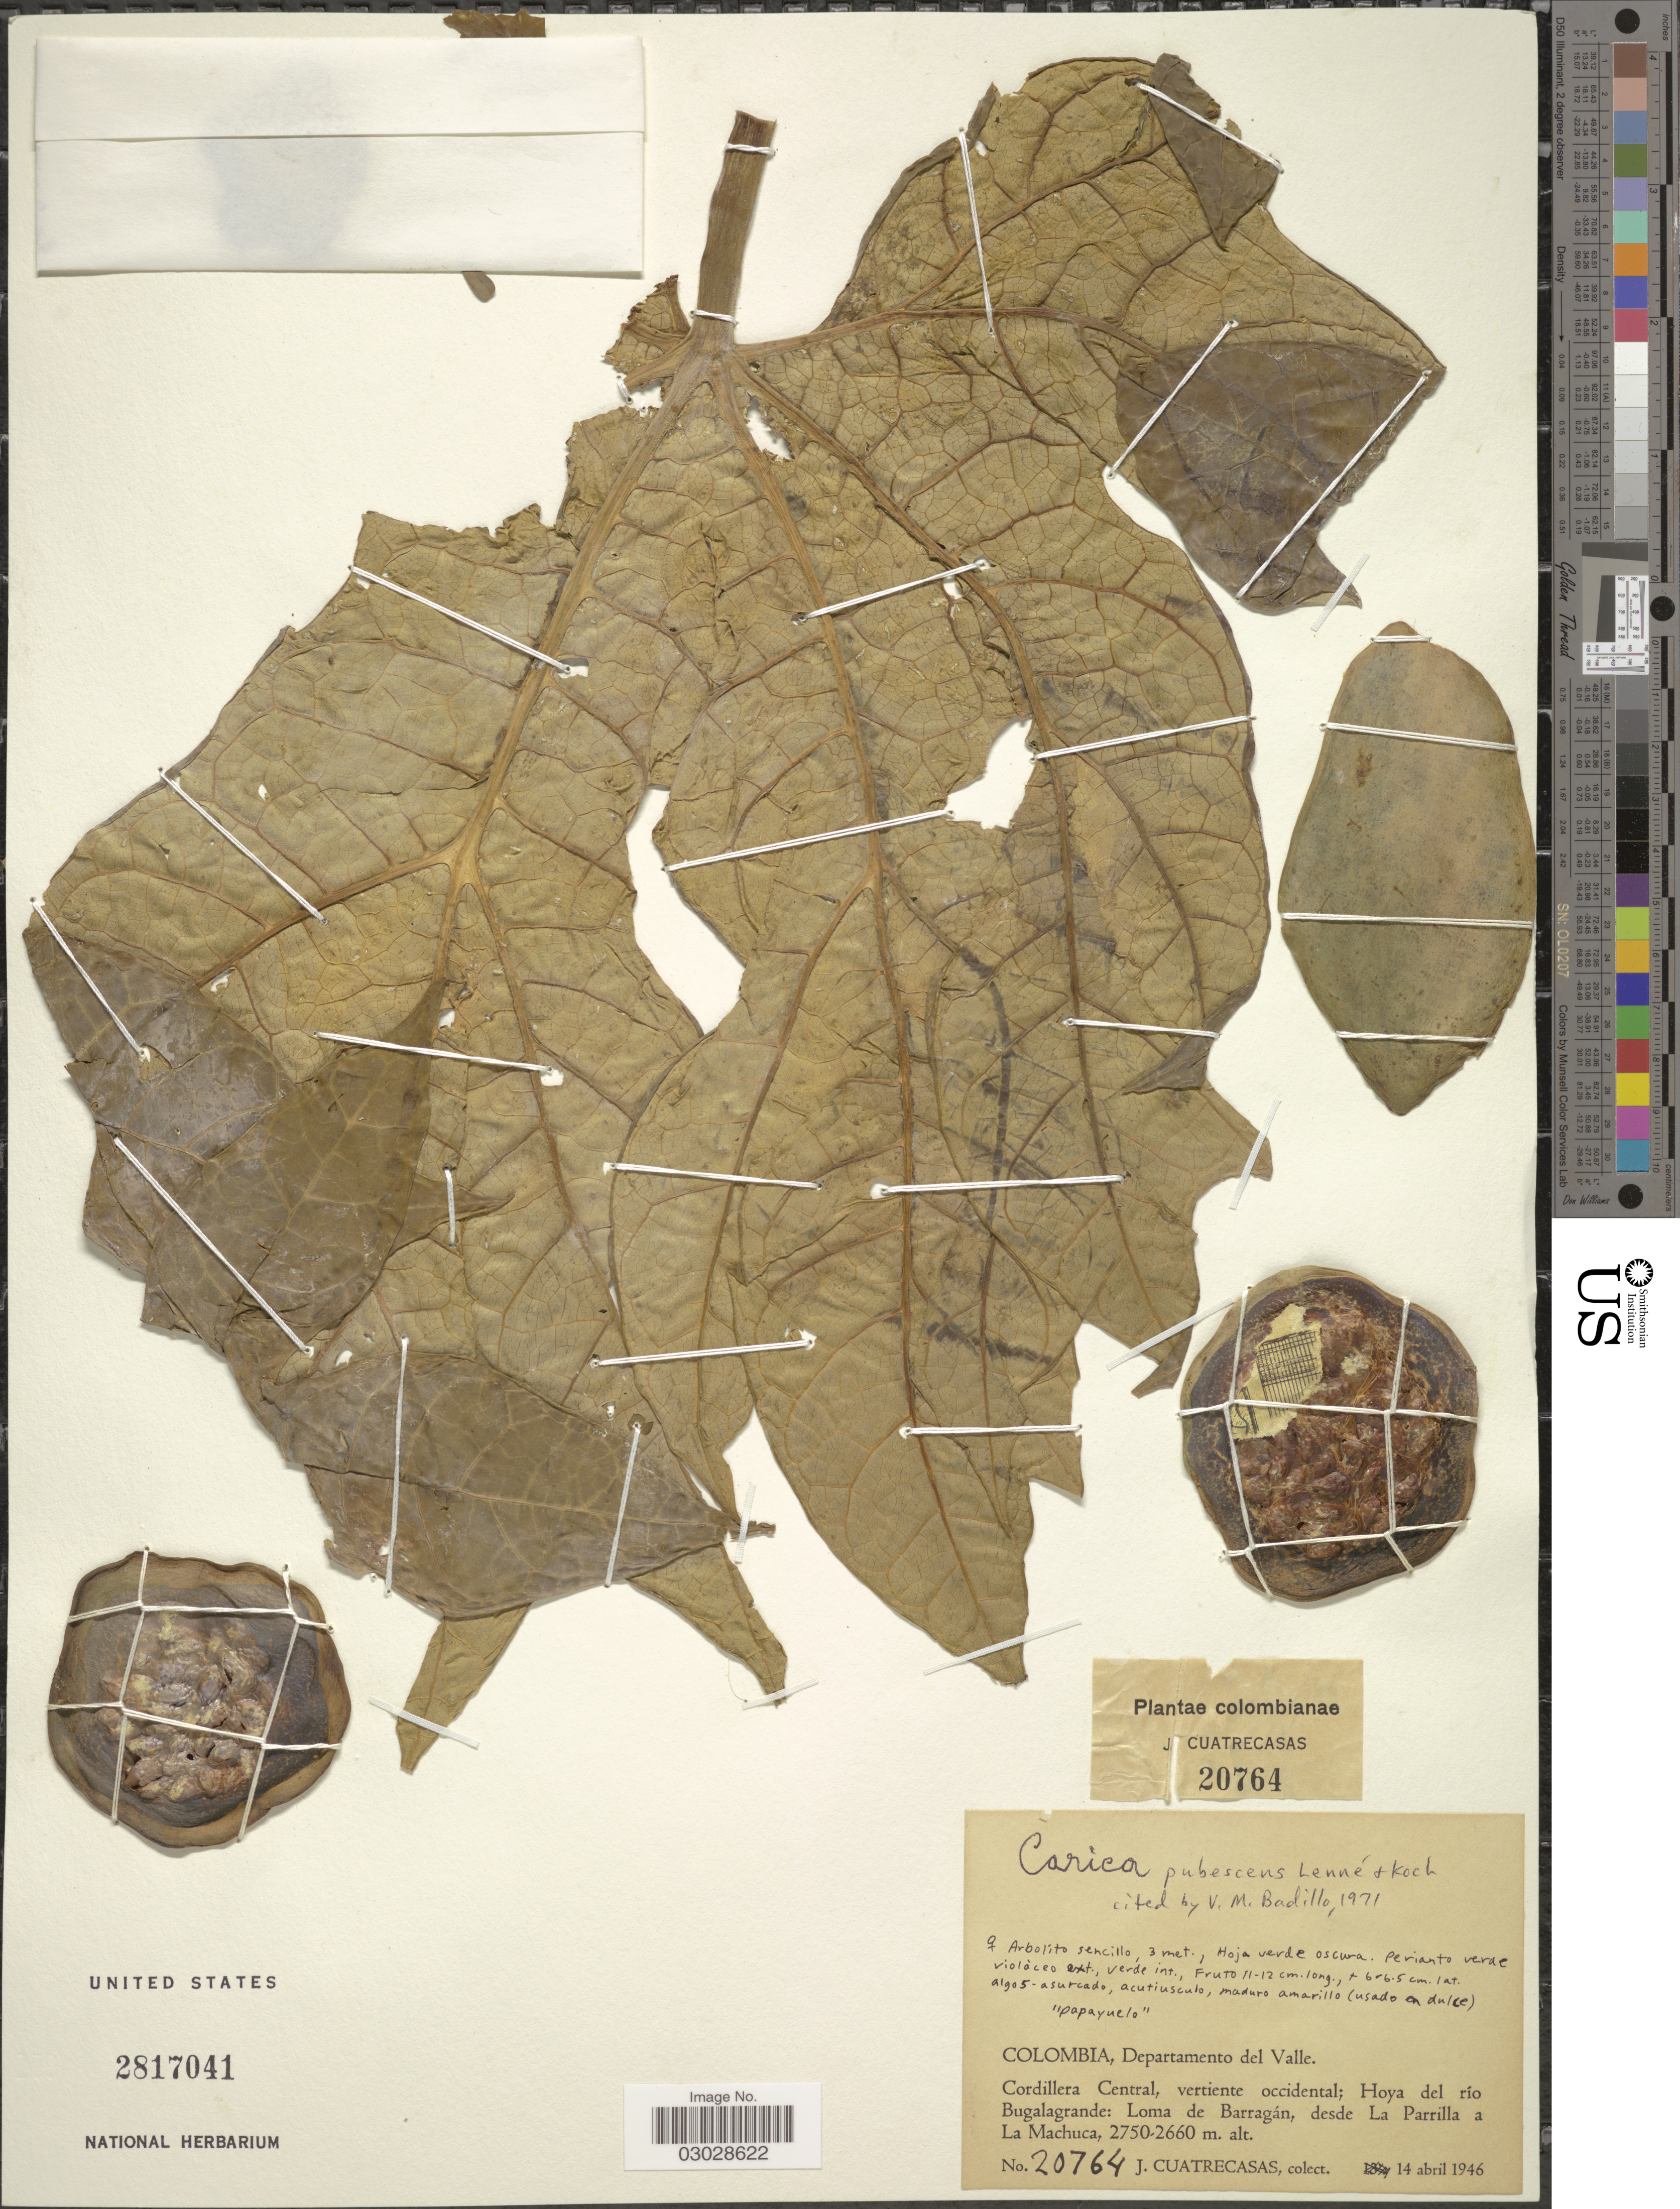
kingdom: Plantae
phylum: Tracheophyta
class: Magnoliopsida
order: Brassicales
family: Caricaceae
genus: Vasconcellea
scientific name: Vasconcellea pubescens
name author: A. DC.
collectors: J. Cuatrecasas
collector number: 20764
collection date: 1946-04-14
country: Colombia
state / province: Valle del Cauca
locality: Departamento del Valle. Cordillera Central, vertiente occidental; Hoya del río Bugalagrande: Loma de Barragán, desde La Parrilla a La Machuca.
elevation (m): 2660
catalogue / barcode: US 2817041